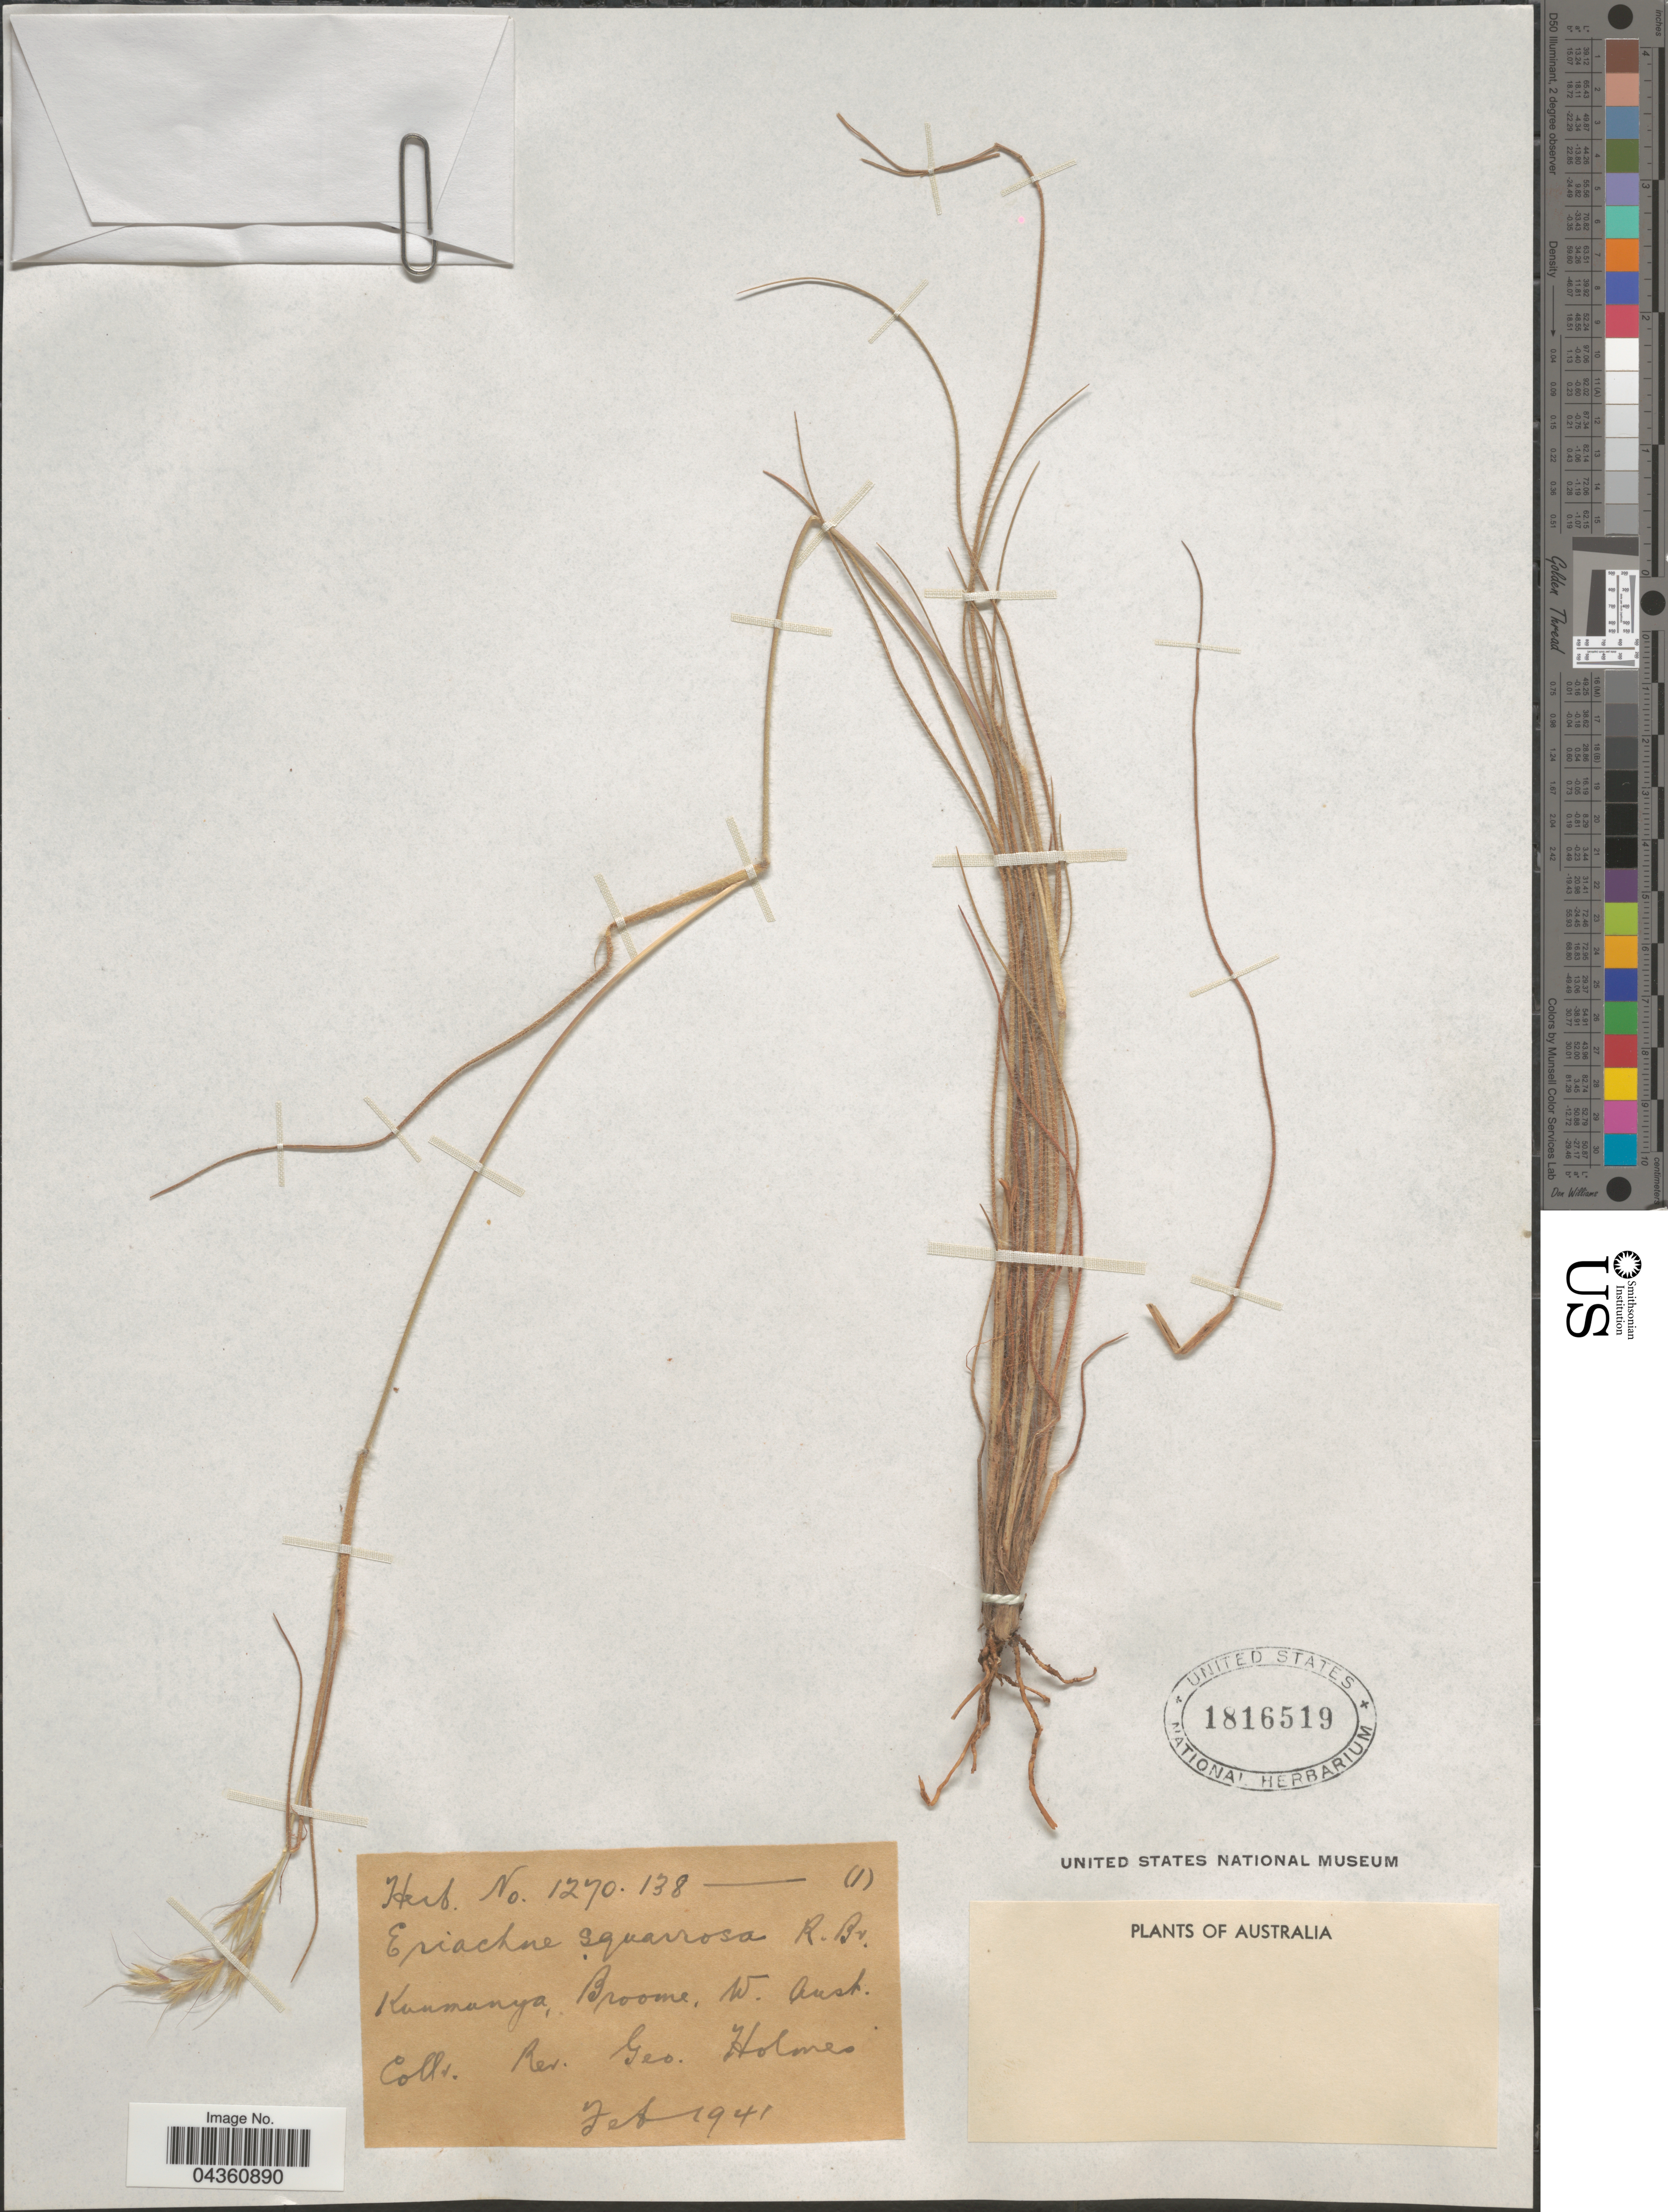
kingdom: Plantae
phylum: Tracheophyta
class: Liliopsida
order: Poales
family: Poaceae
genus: Eriachne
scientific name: Eriachne squarrosa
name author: R. Br.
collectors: G. Holmes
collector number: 1270.138(1)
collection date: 1941-02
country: Australia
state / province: Western Australia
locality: Kunmunya, Broome.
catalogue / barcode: US 1816519